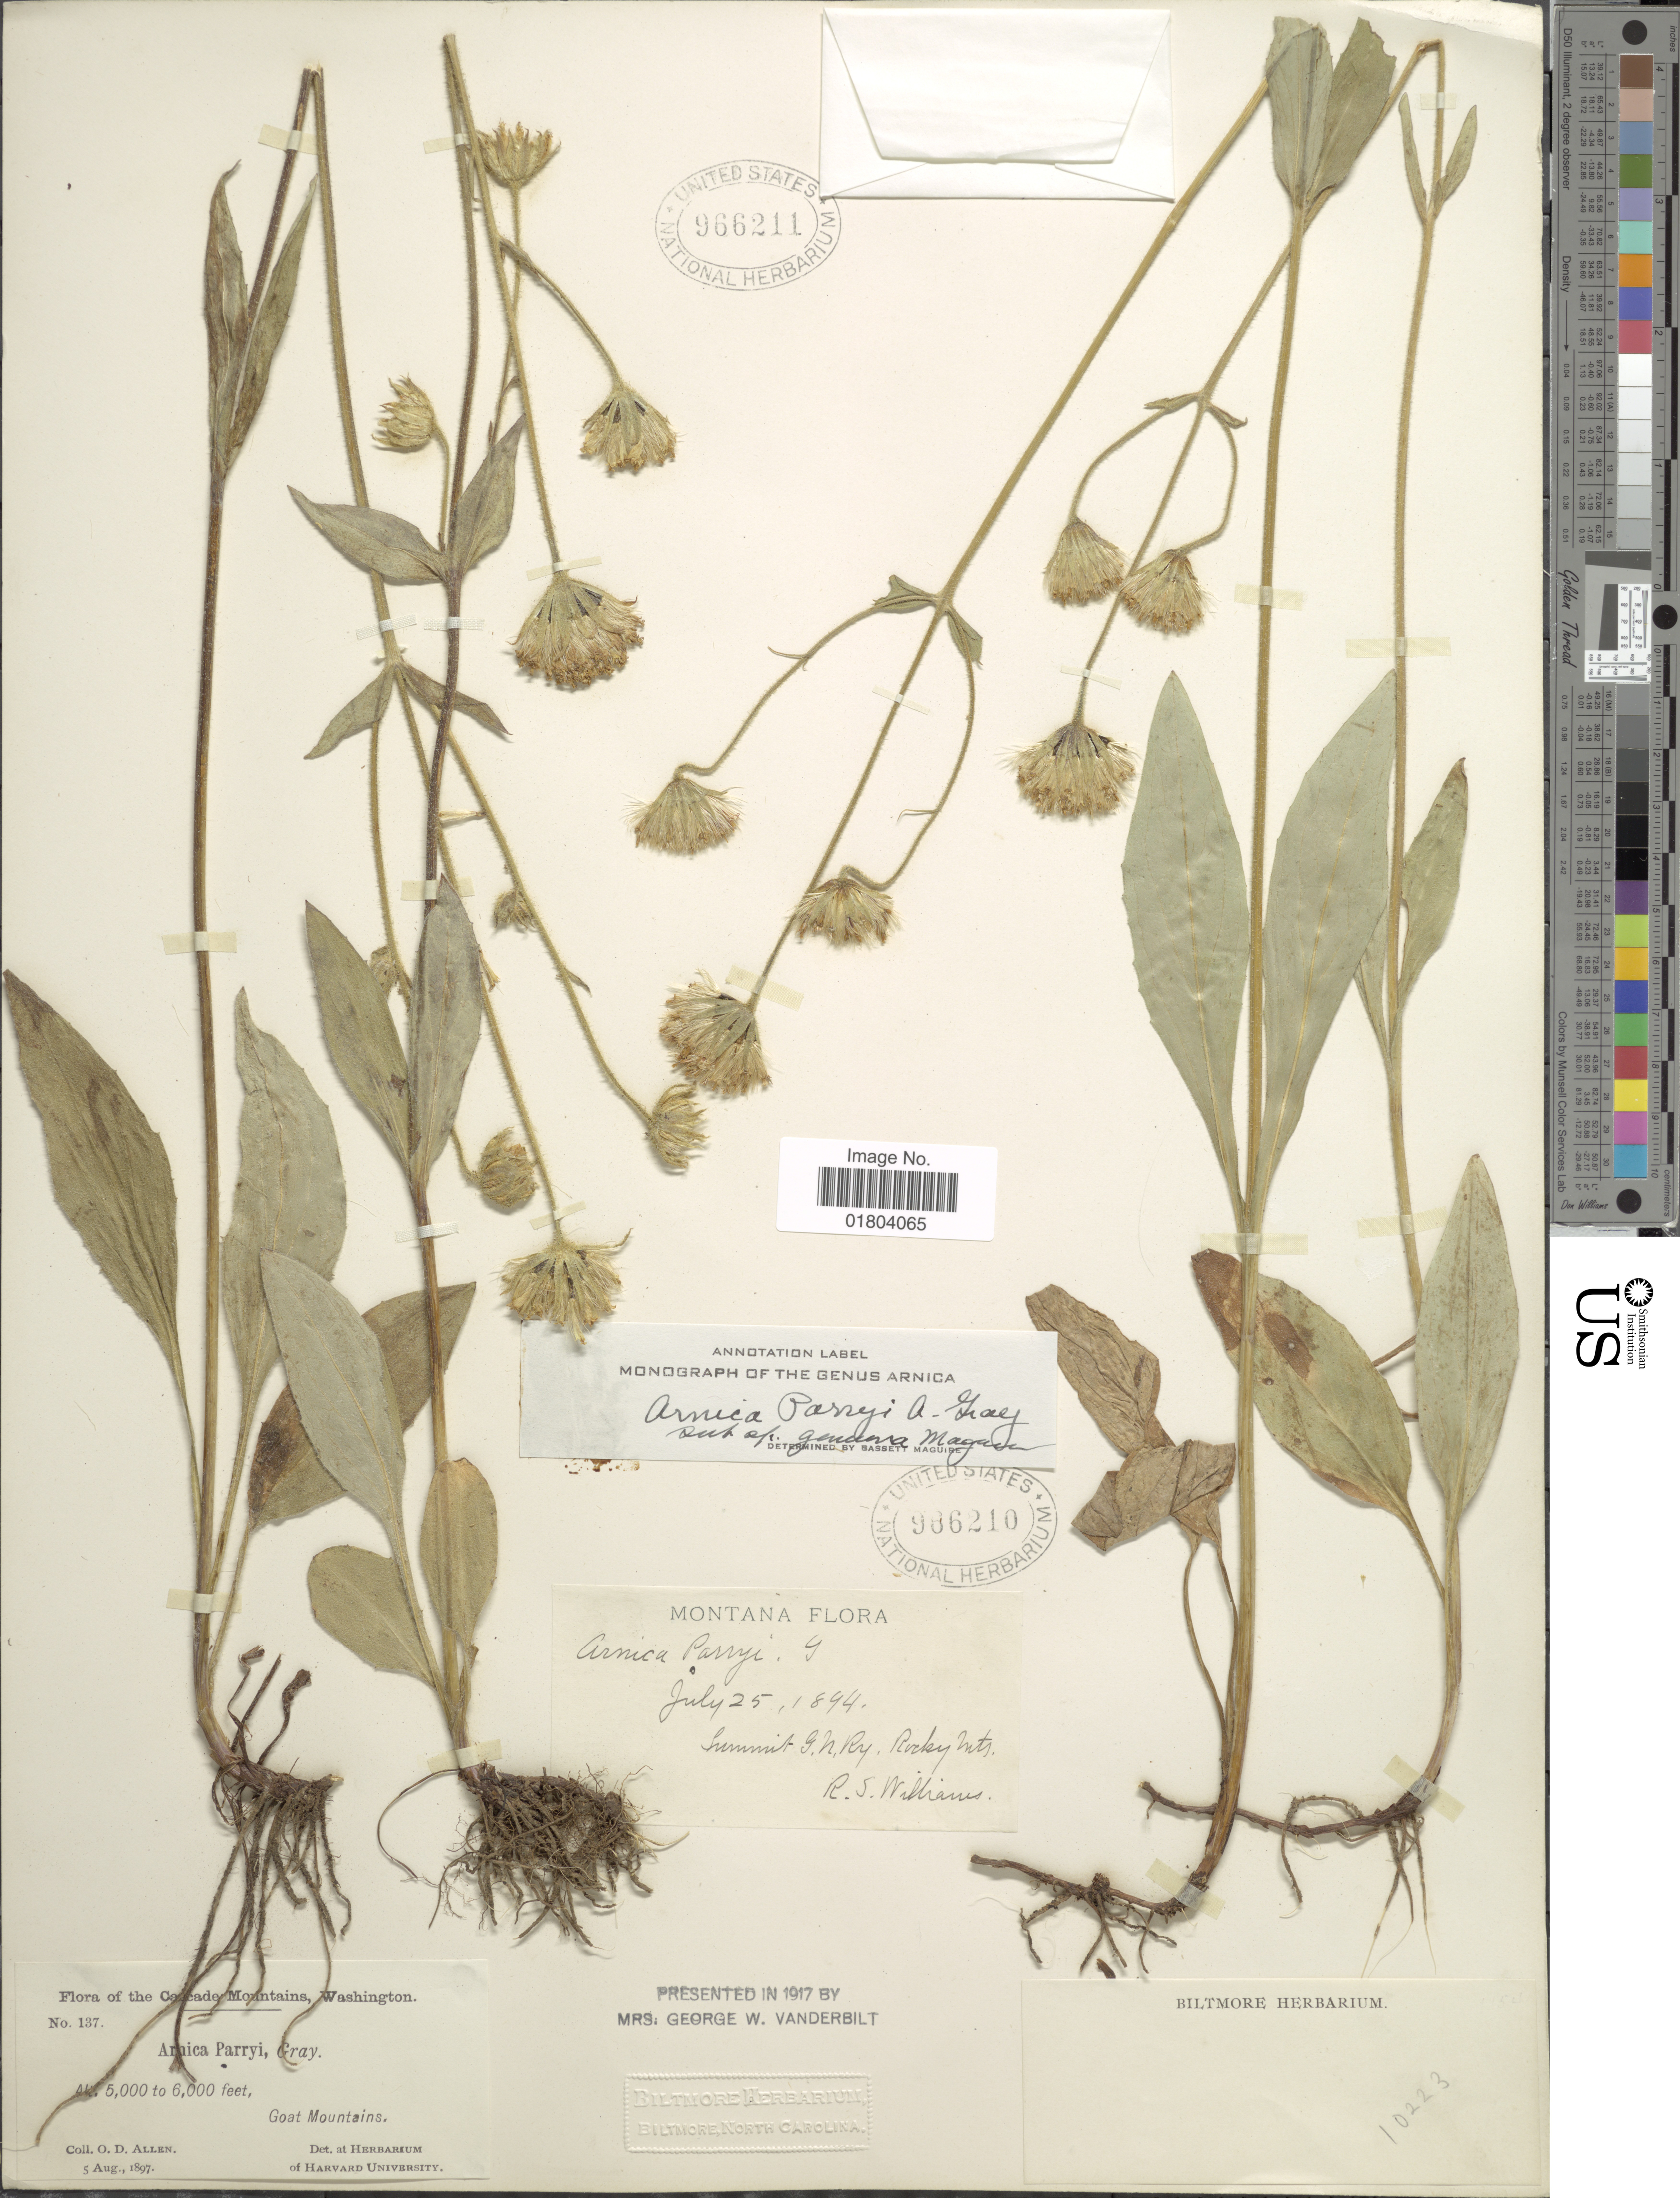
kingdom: Plantae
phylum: Tracheophyta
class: Magnoliopsida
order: Asterales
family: Asteraceae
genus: Arnica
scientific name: Arnica parryi subsp. sonnei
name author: (Greene) Maguire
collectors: R. S. Williams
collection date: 1894-07-25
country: United States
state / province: Montana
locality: Summit G.N. Ry, Rocky Mts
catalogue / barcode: US 966210